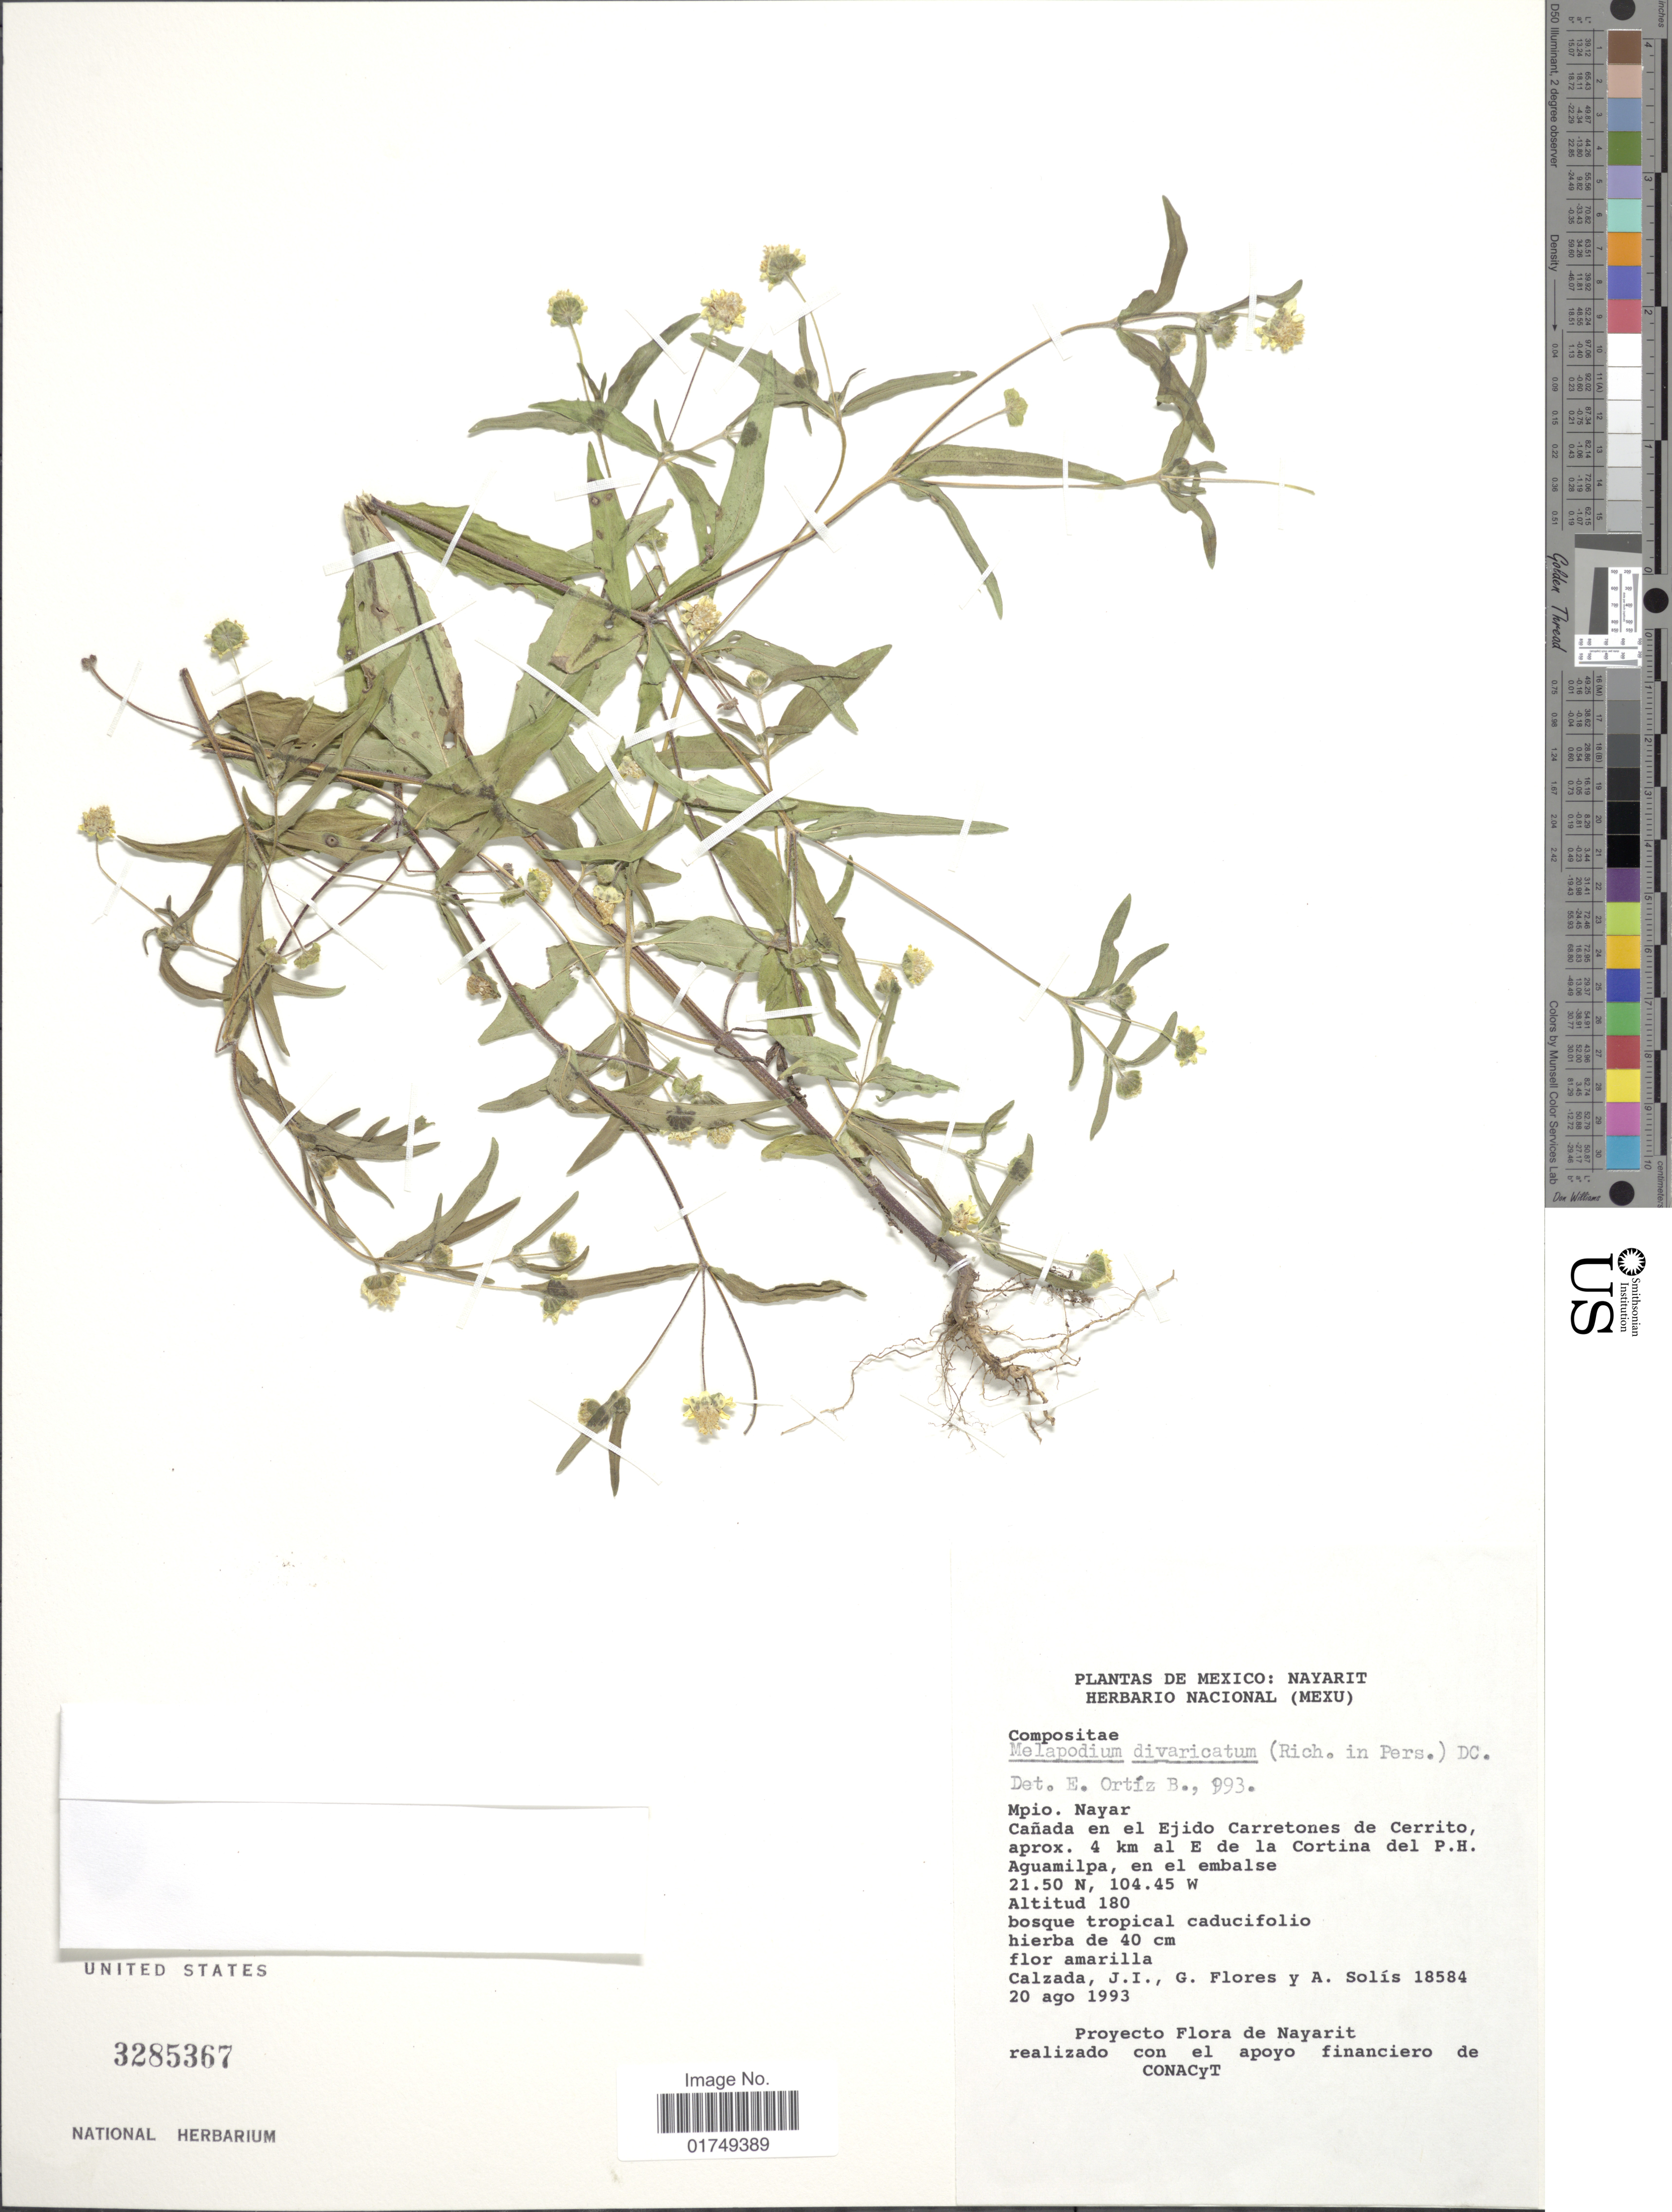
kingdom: Plantae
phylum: Tracheophyta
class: Magnoliopsida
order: Asterales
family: Asteraceae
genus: Melampodium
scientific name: Melampodium divaricatum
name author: (Rich.) DC.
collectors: J. I. Calzada, G. Flores F. & A. Solis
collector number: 18584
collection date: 1993-08-20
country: Mexico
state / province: Nayarit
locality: Mpio. Nayar, Canada en el Ejido Carretones de Cerrito, aprox. 4 km al E de la Cortina del P. H. Aguamilpa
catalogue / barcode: US 3285367